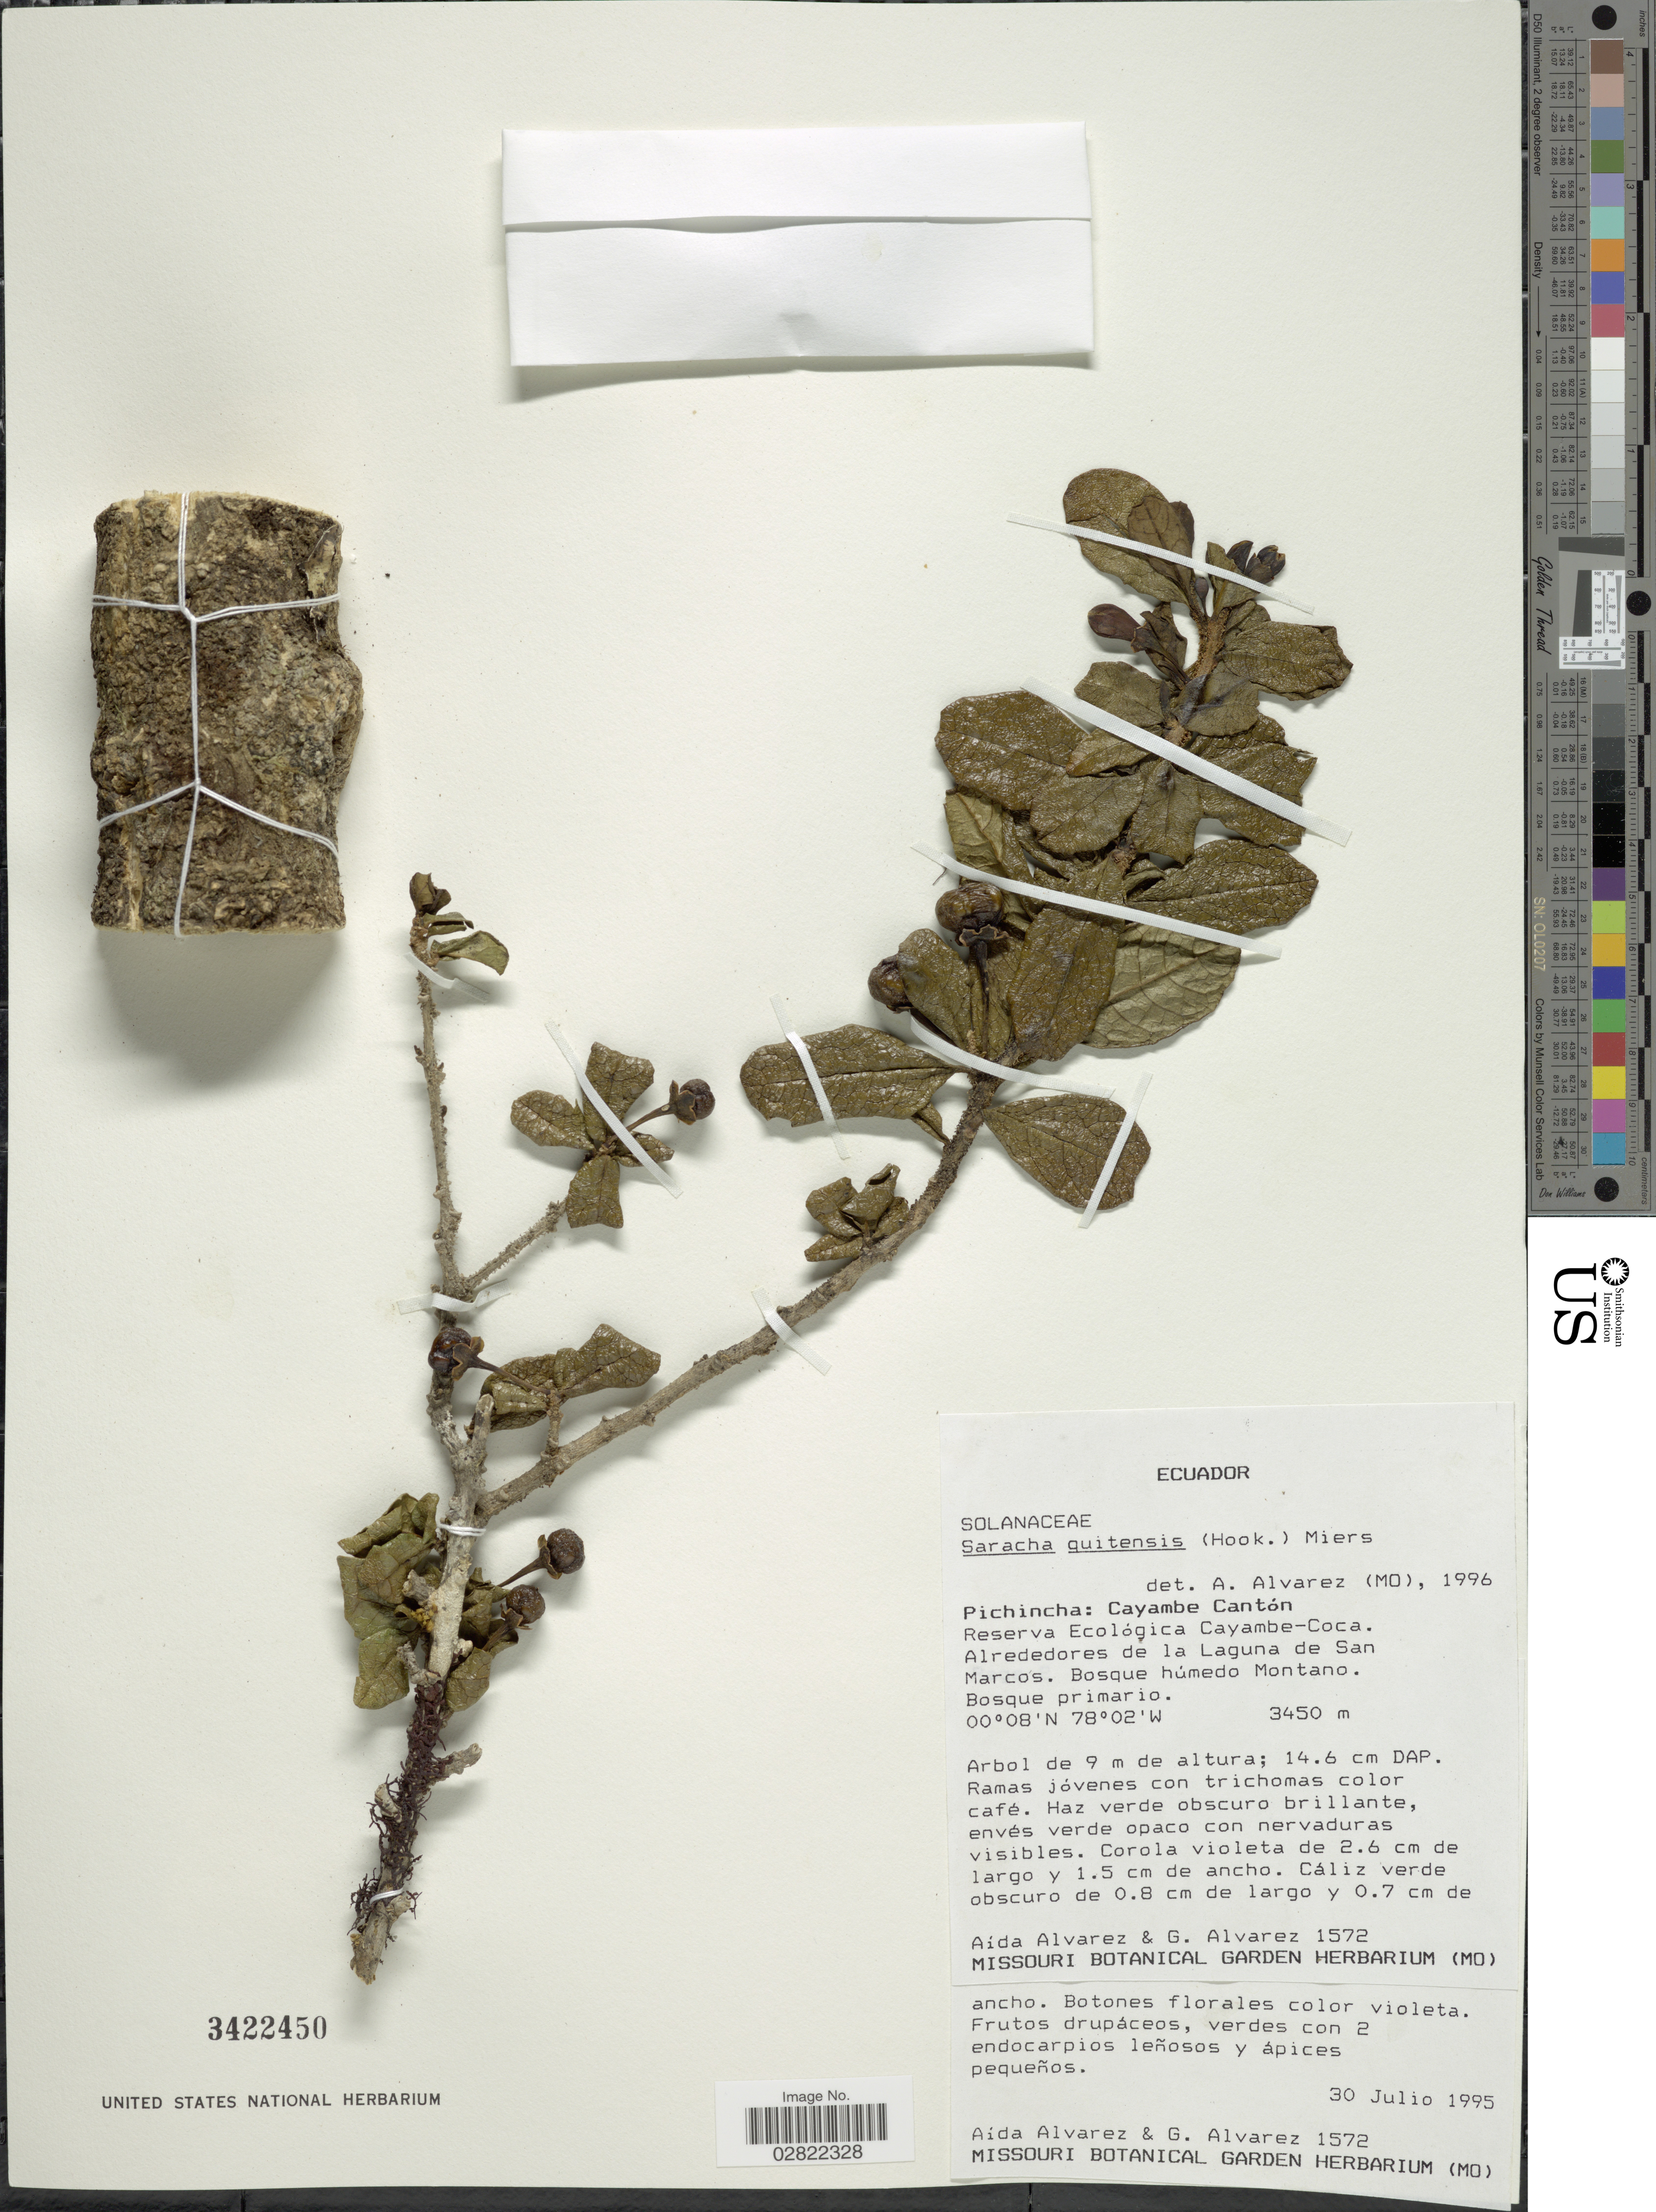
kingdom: Plantae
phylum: Tracheophyta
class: Magnoliopsida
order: Solanales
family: Solanaceae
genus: Saracha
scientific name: Saracha quitensis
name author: (Hook.) Miers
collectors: A. Alvarez & G. Alvarez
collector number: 1572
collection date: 1995-07-30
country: Ecuador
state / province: Pichincha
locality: Pichincha: Cayambe Cantón, Reserva Ecológica Cayambe-Coca, Alrededores de la Laguna de San Marcos.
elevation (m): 3450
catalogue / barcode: US 3422450